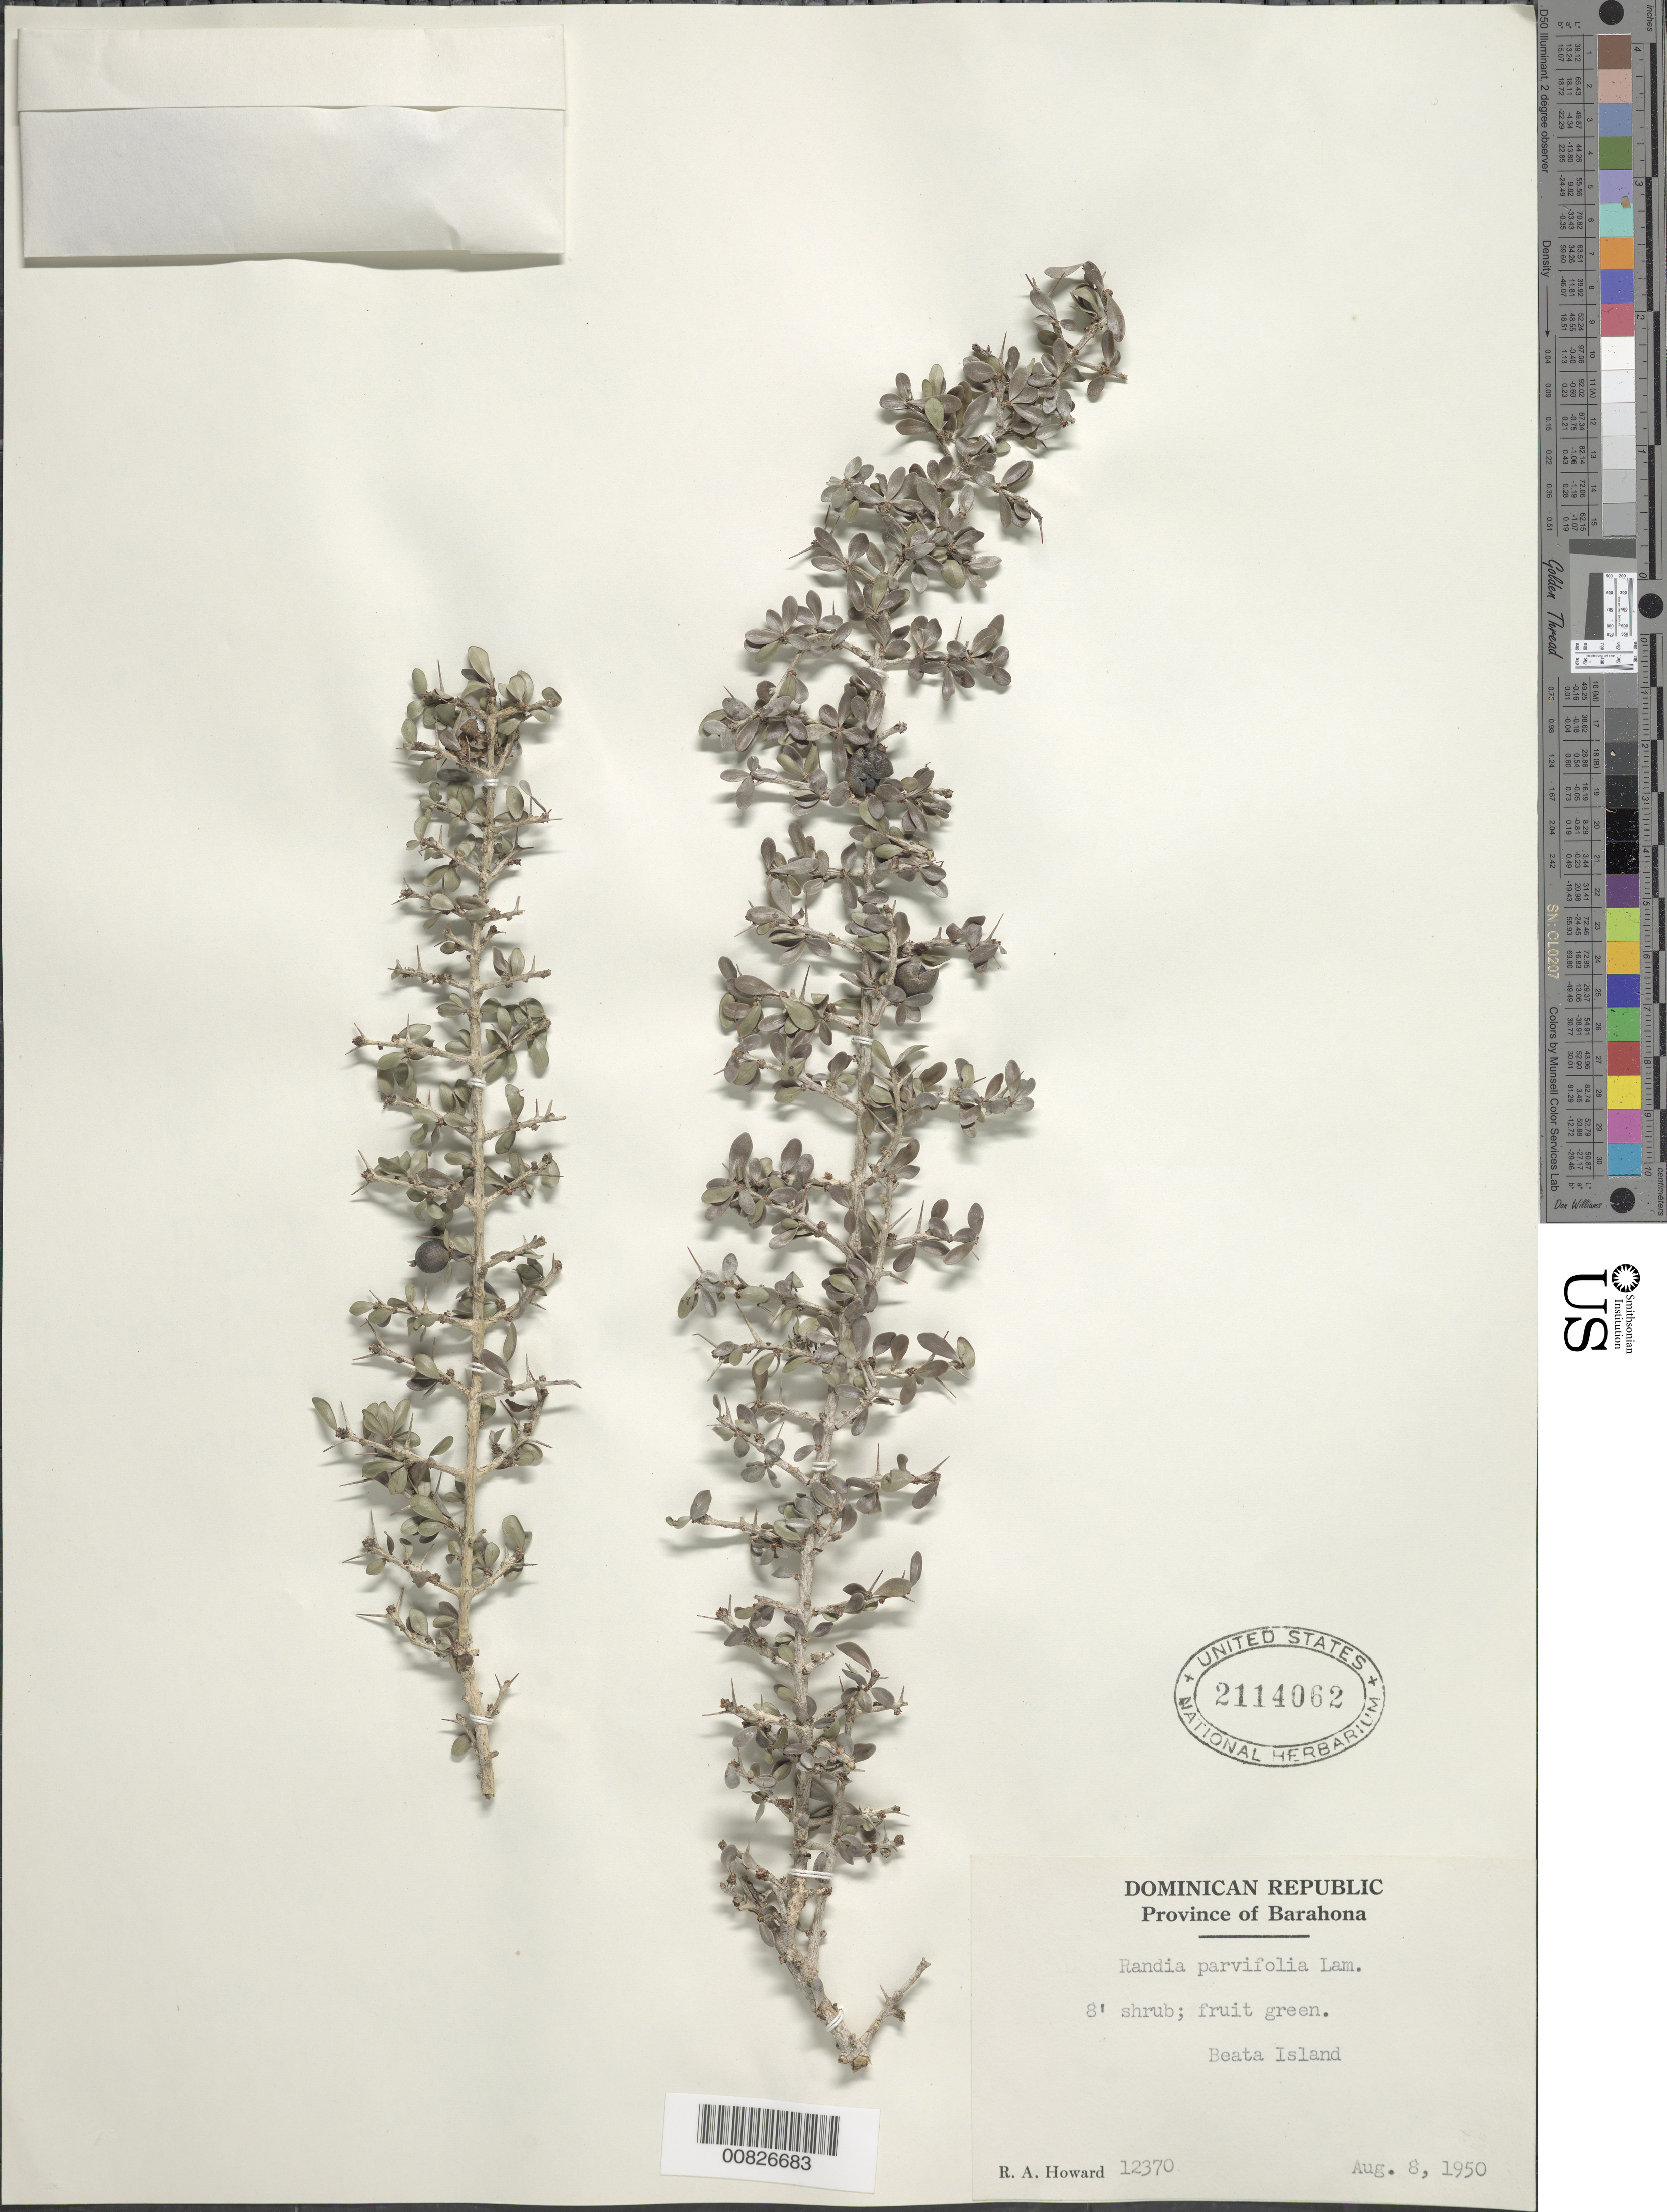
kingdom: Plantae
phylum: Tracheophyta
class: Magnoliopsida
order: Gentianales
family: Rubiaceae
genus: Randia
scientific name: Randia parvifolia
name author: Lam.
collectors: R. A. Howard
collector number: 12370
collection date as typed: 08 Aug 1950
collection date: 1950-08-08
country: Dominican Republic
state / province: Barahona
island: Isla Beata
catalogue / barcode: US 2114062